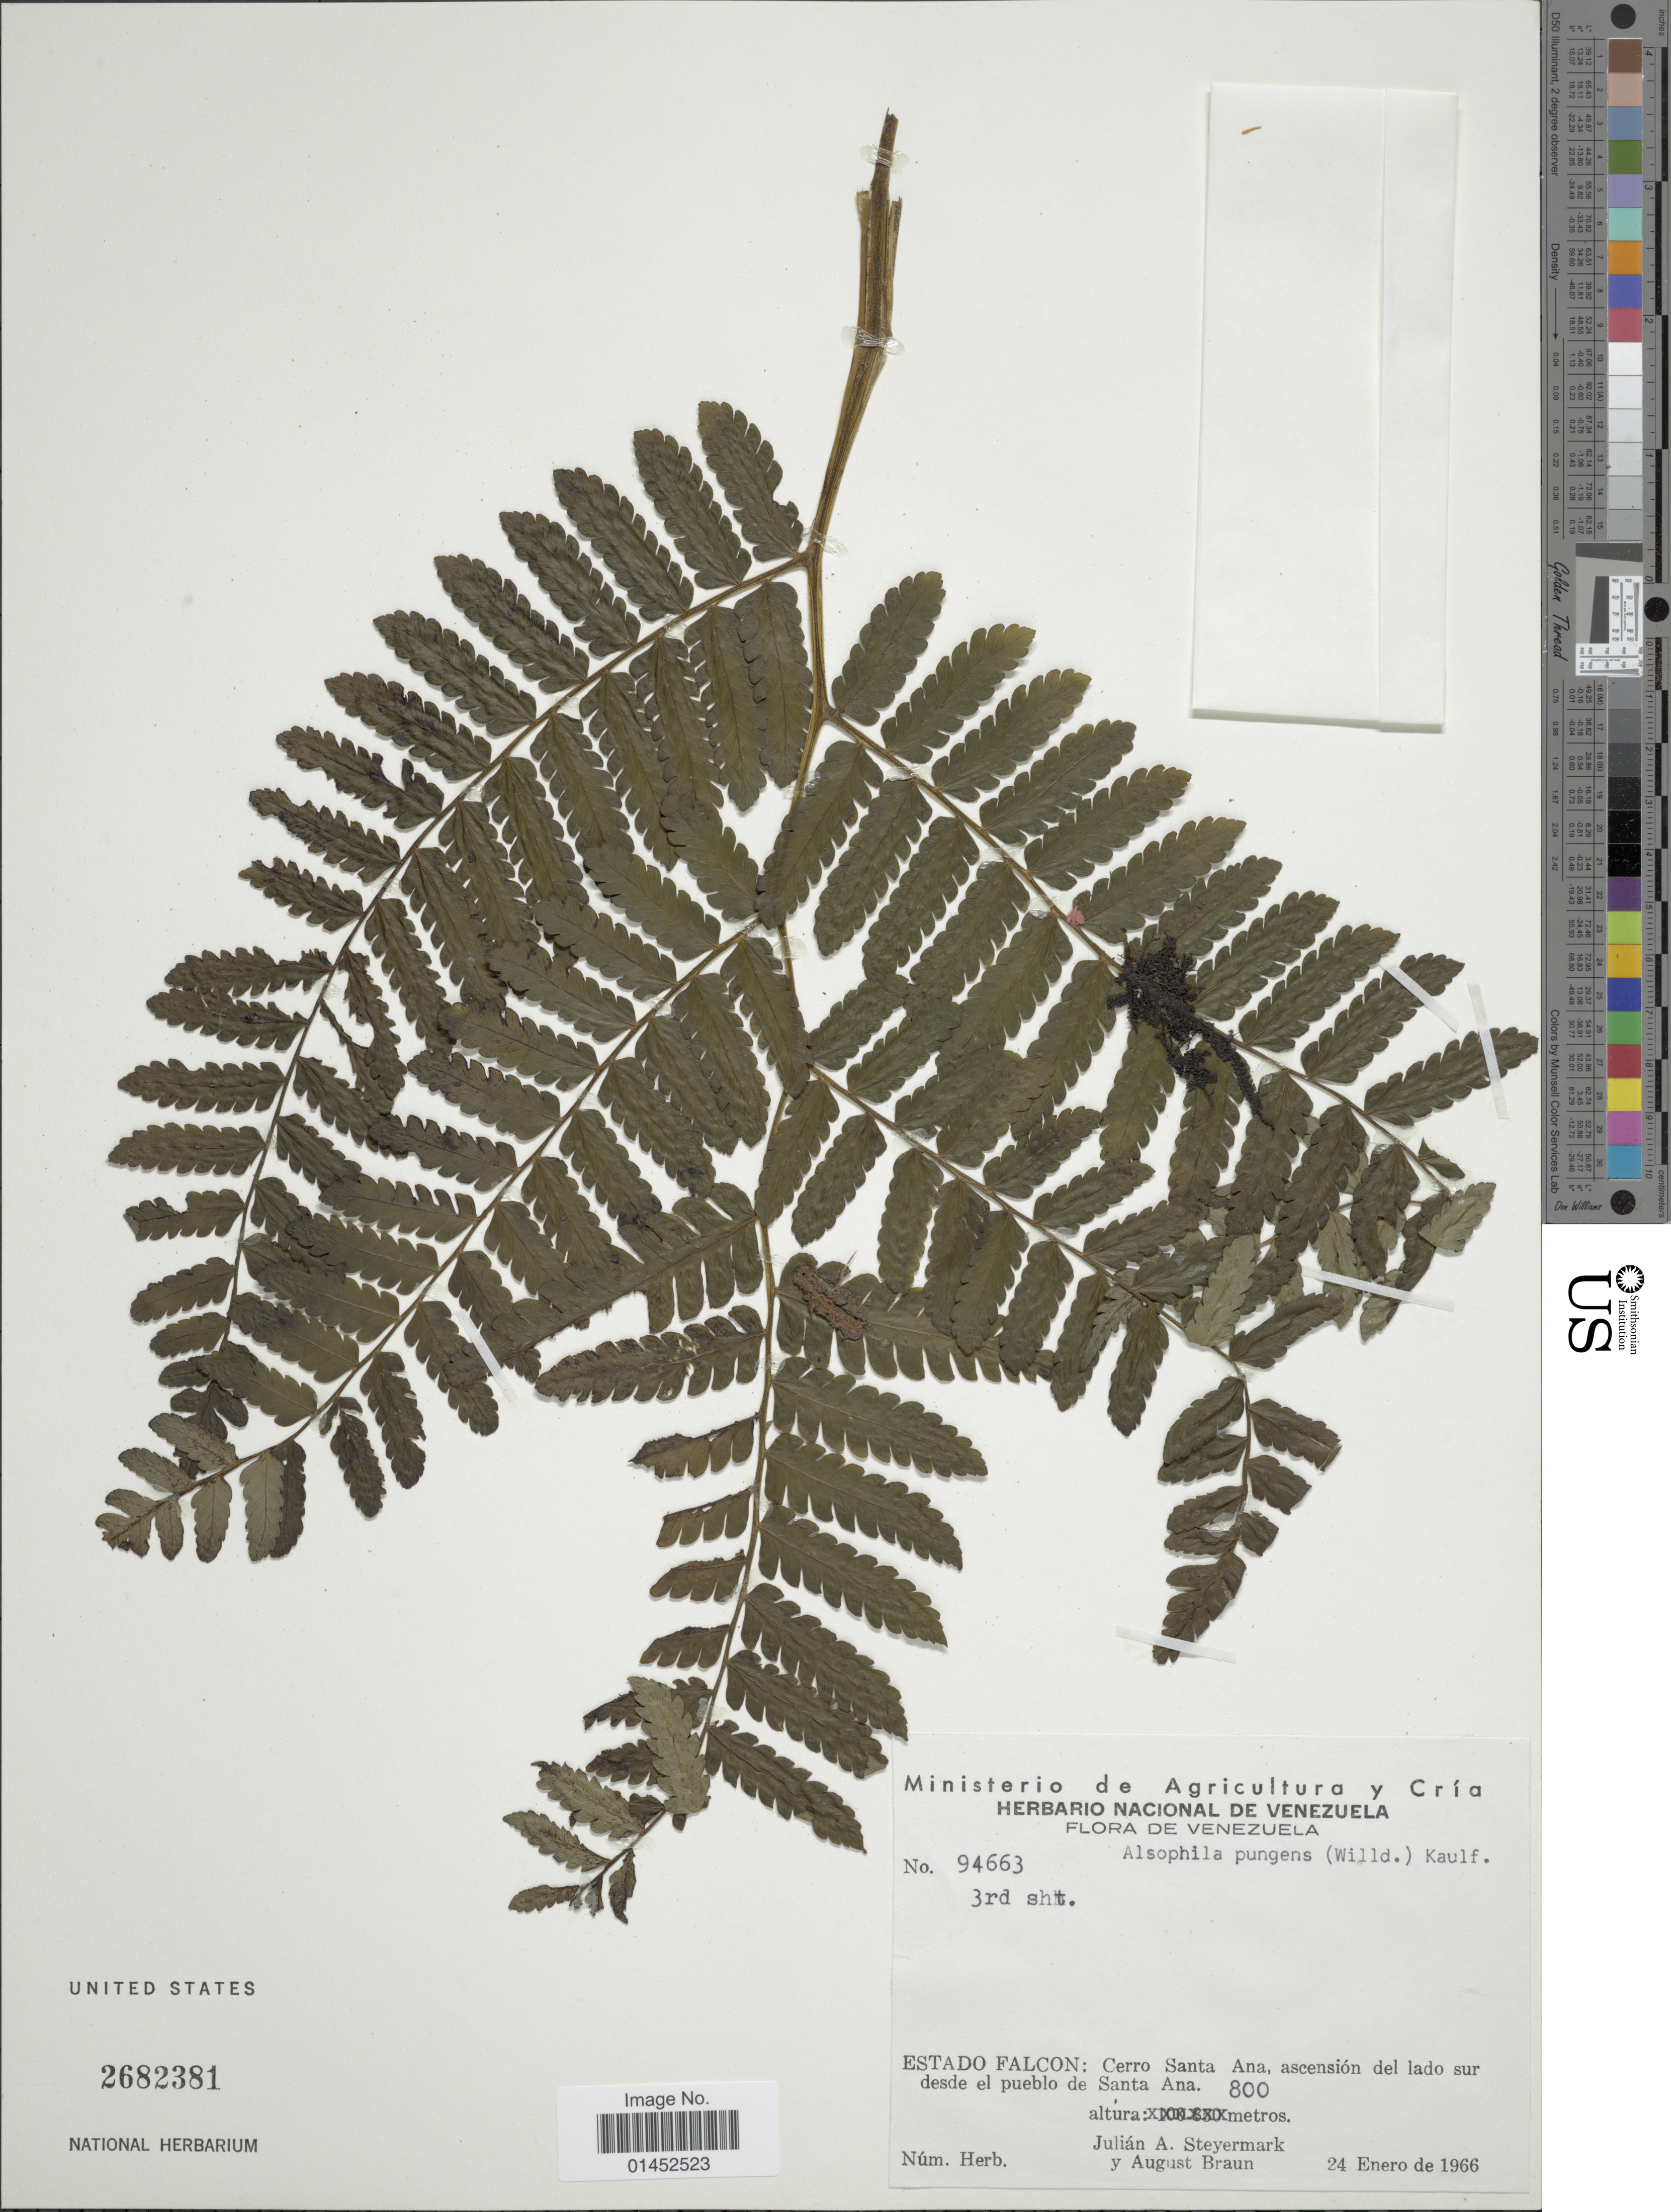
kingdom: Plantae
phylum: Tracheophyta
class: Polypodiopsida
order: Cyatheales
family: Cyatheaceae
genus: Cyathea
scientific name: Cyathea pungens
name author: (Willd.) Domin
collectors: J. Steyermark & A. Braun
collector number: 94663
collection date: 1966-01-24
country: Venezuela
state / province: Falcón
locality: Estado Falcon: Cerro Santa Ana, ascención del lado sur desde el pueblo de Santa Ana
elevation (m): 800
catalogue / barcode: US 2682381